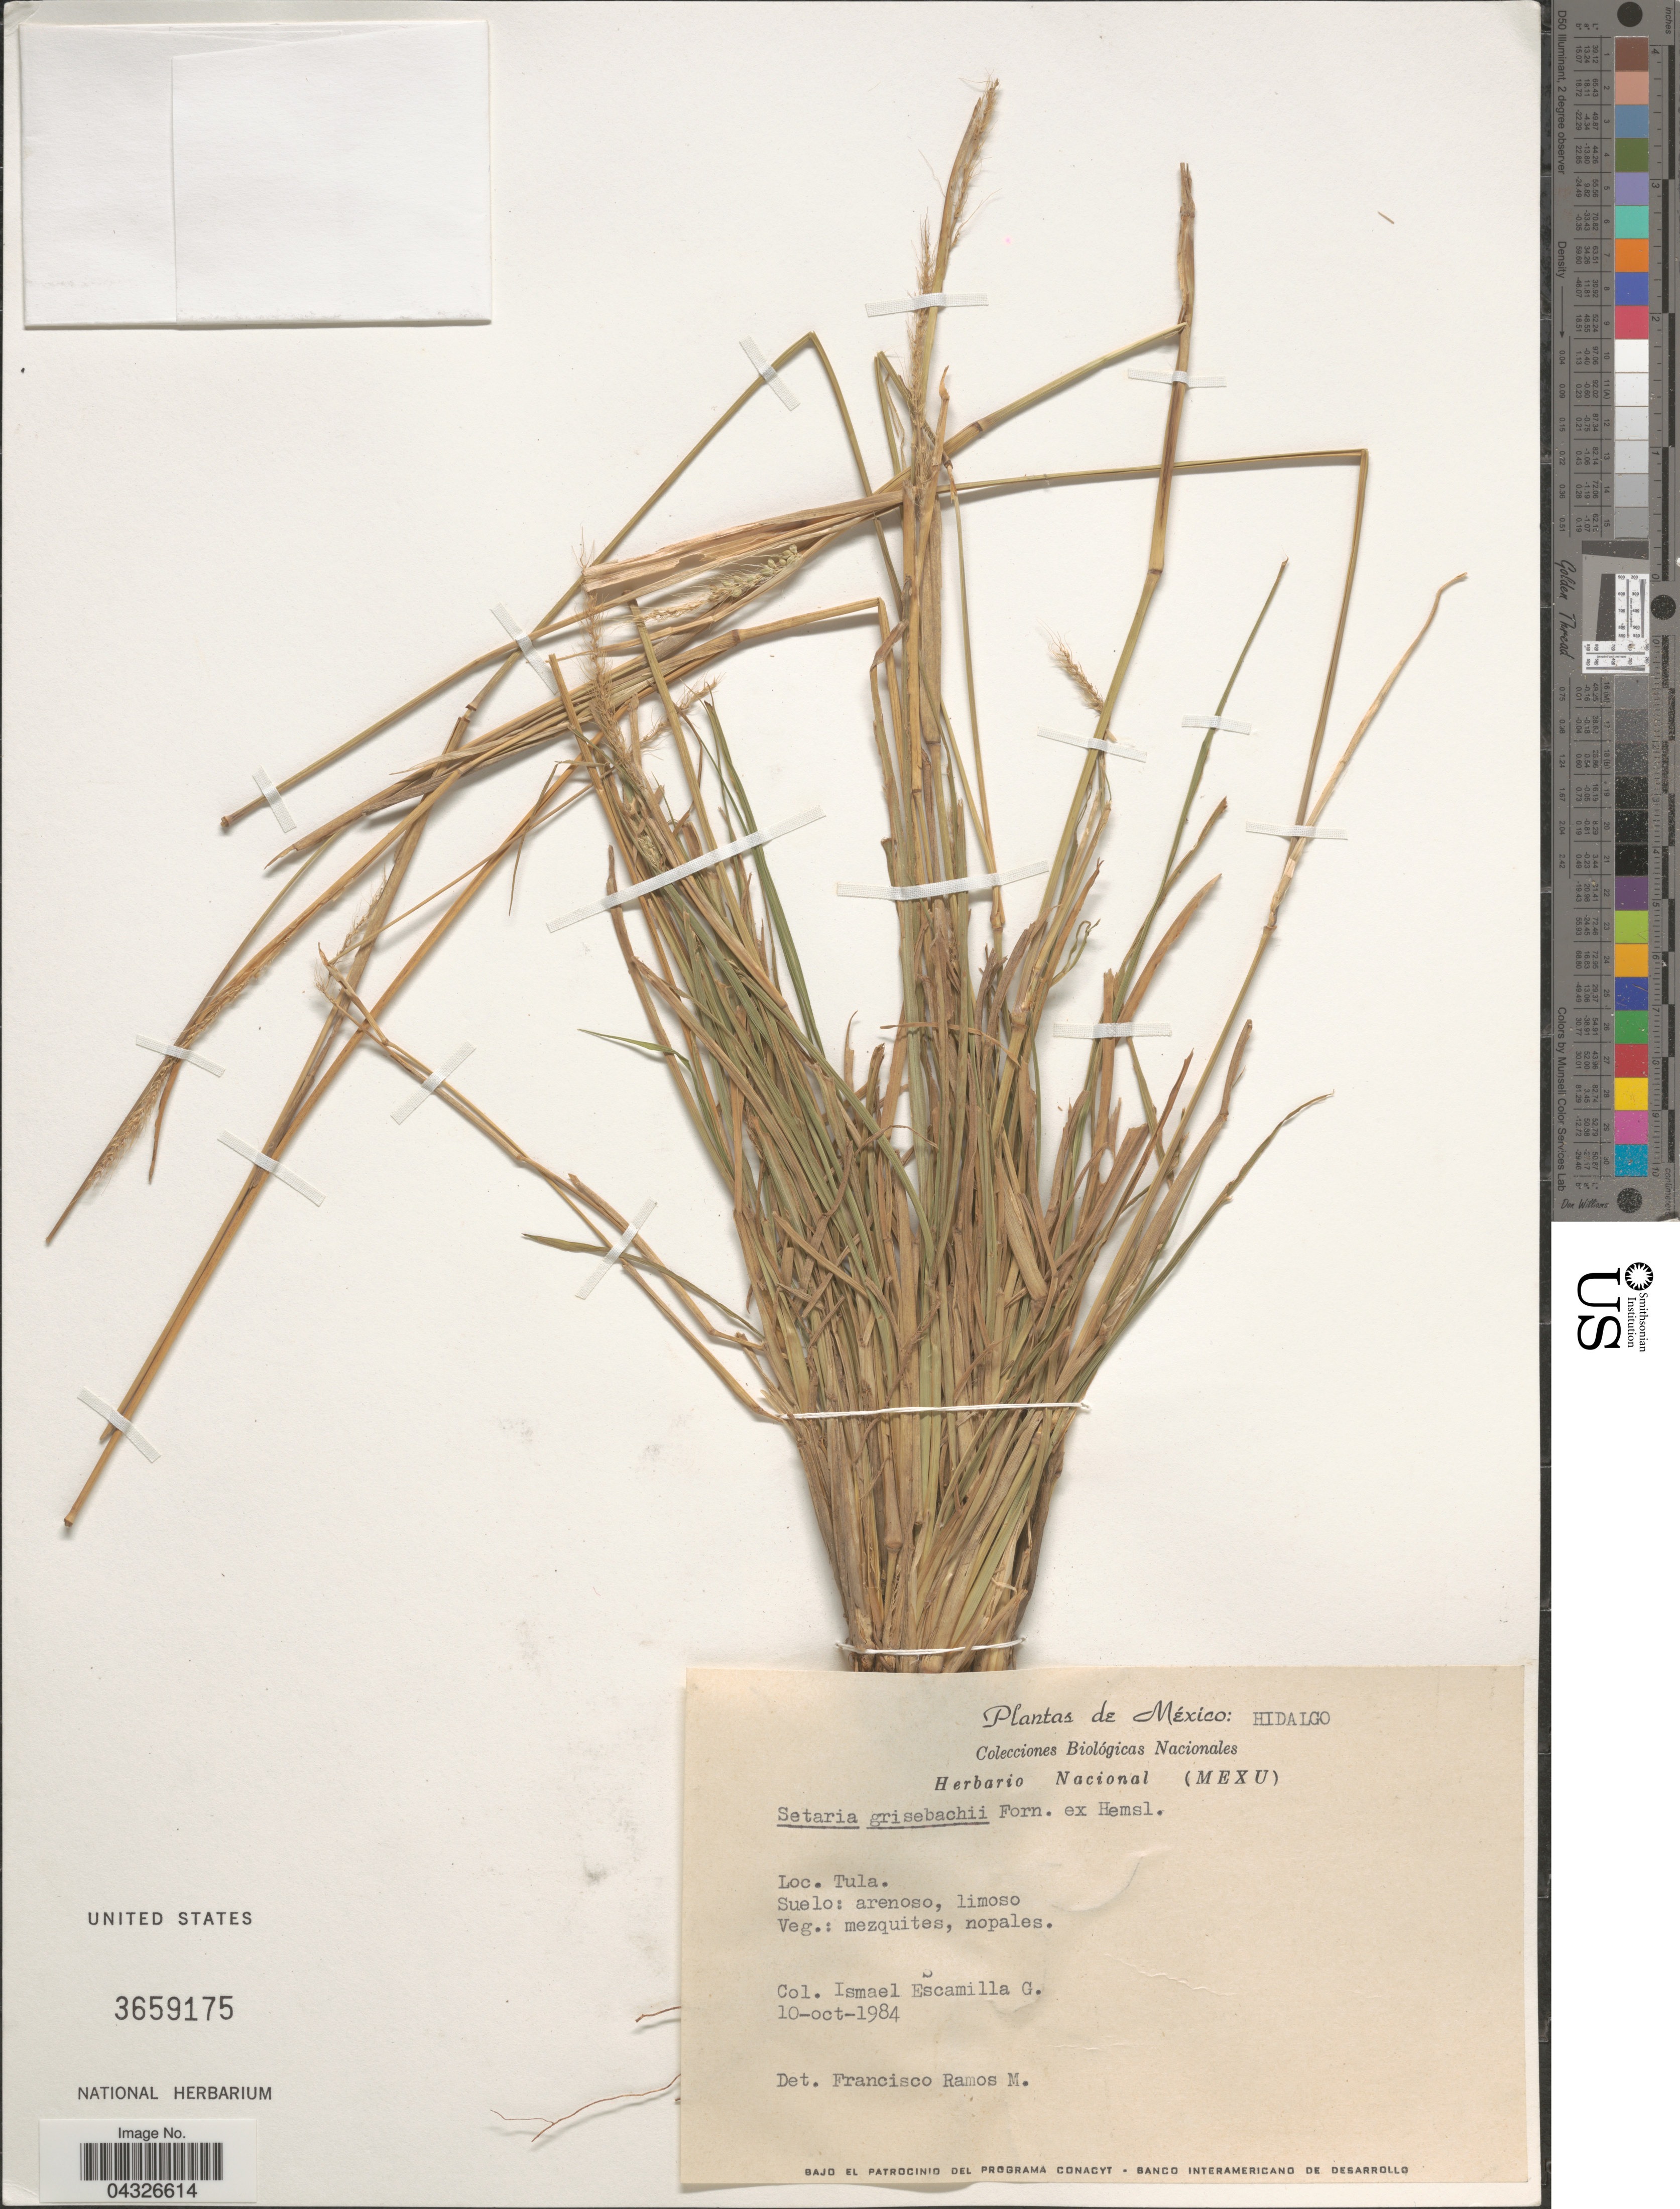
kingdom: Plantae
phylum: Tracheophyta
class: Liliopsida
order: Poales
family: Poaceae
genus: Setaria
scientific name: Setaria grisebachii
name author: E. Fourn.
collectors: I. Escamilla G.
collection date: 1984-10-10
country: Mexico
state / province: Hidalgo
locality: Tula. Suelo: arenoso, limoso.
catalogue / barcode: US 3659175